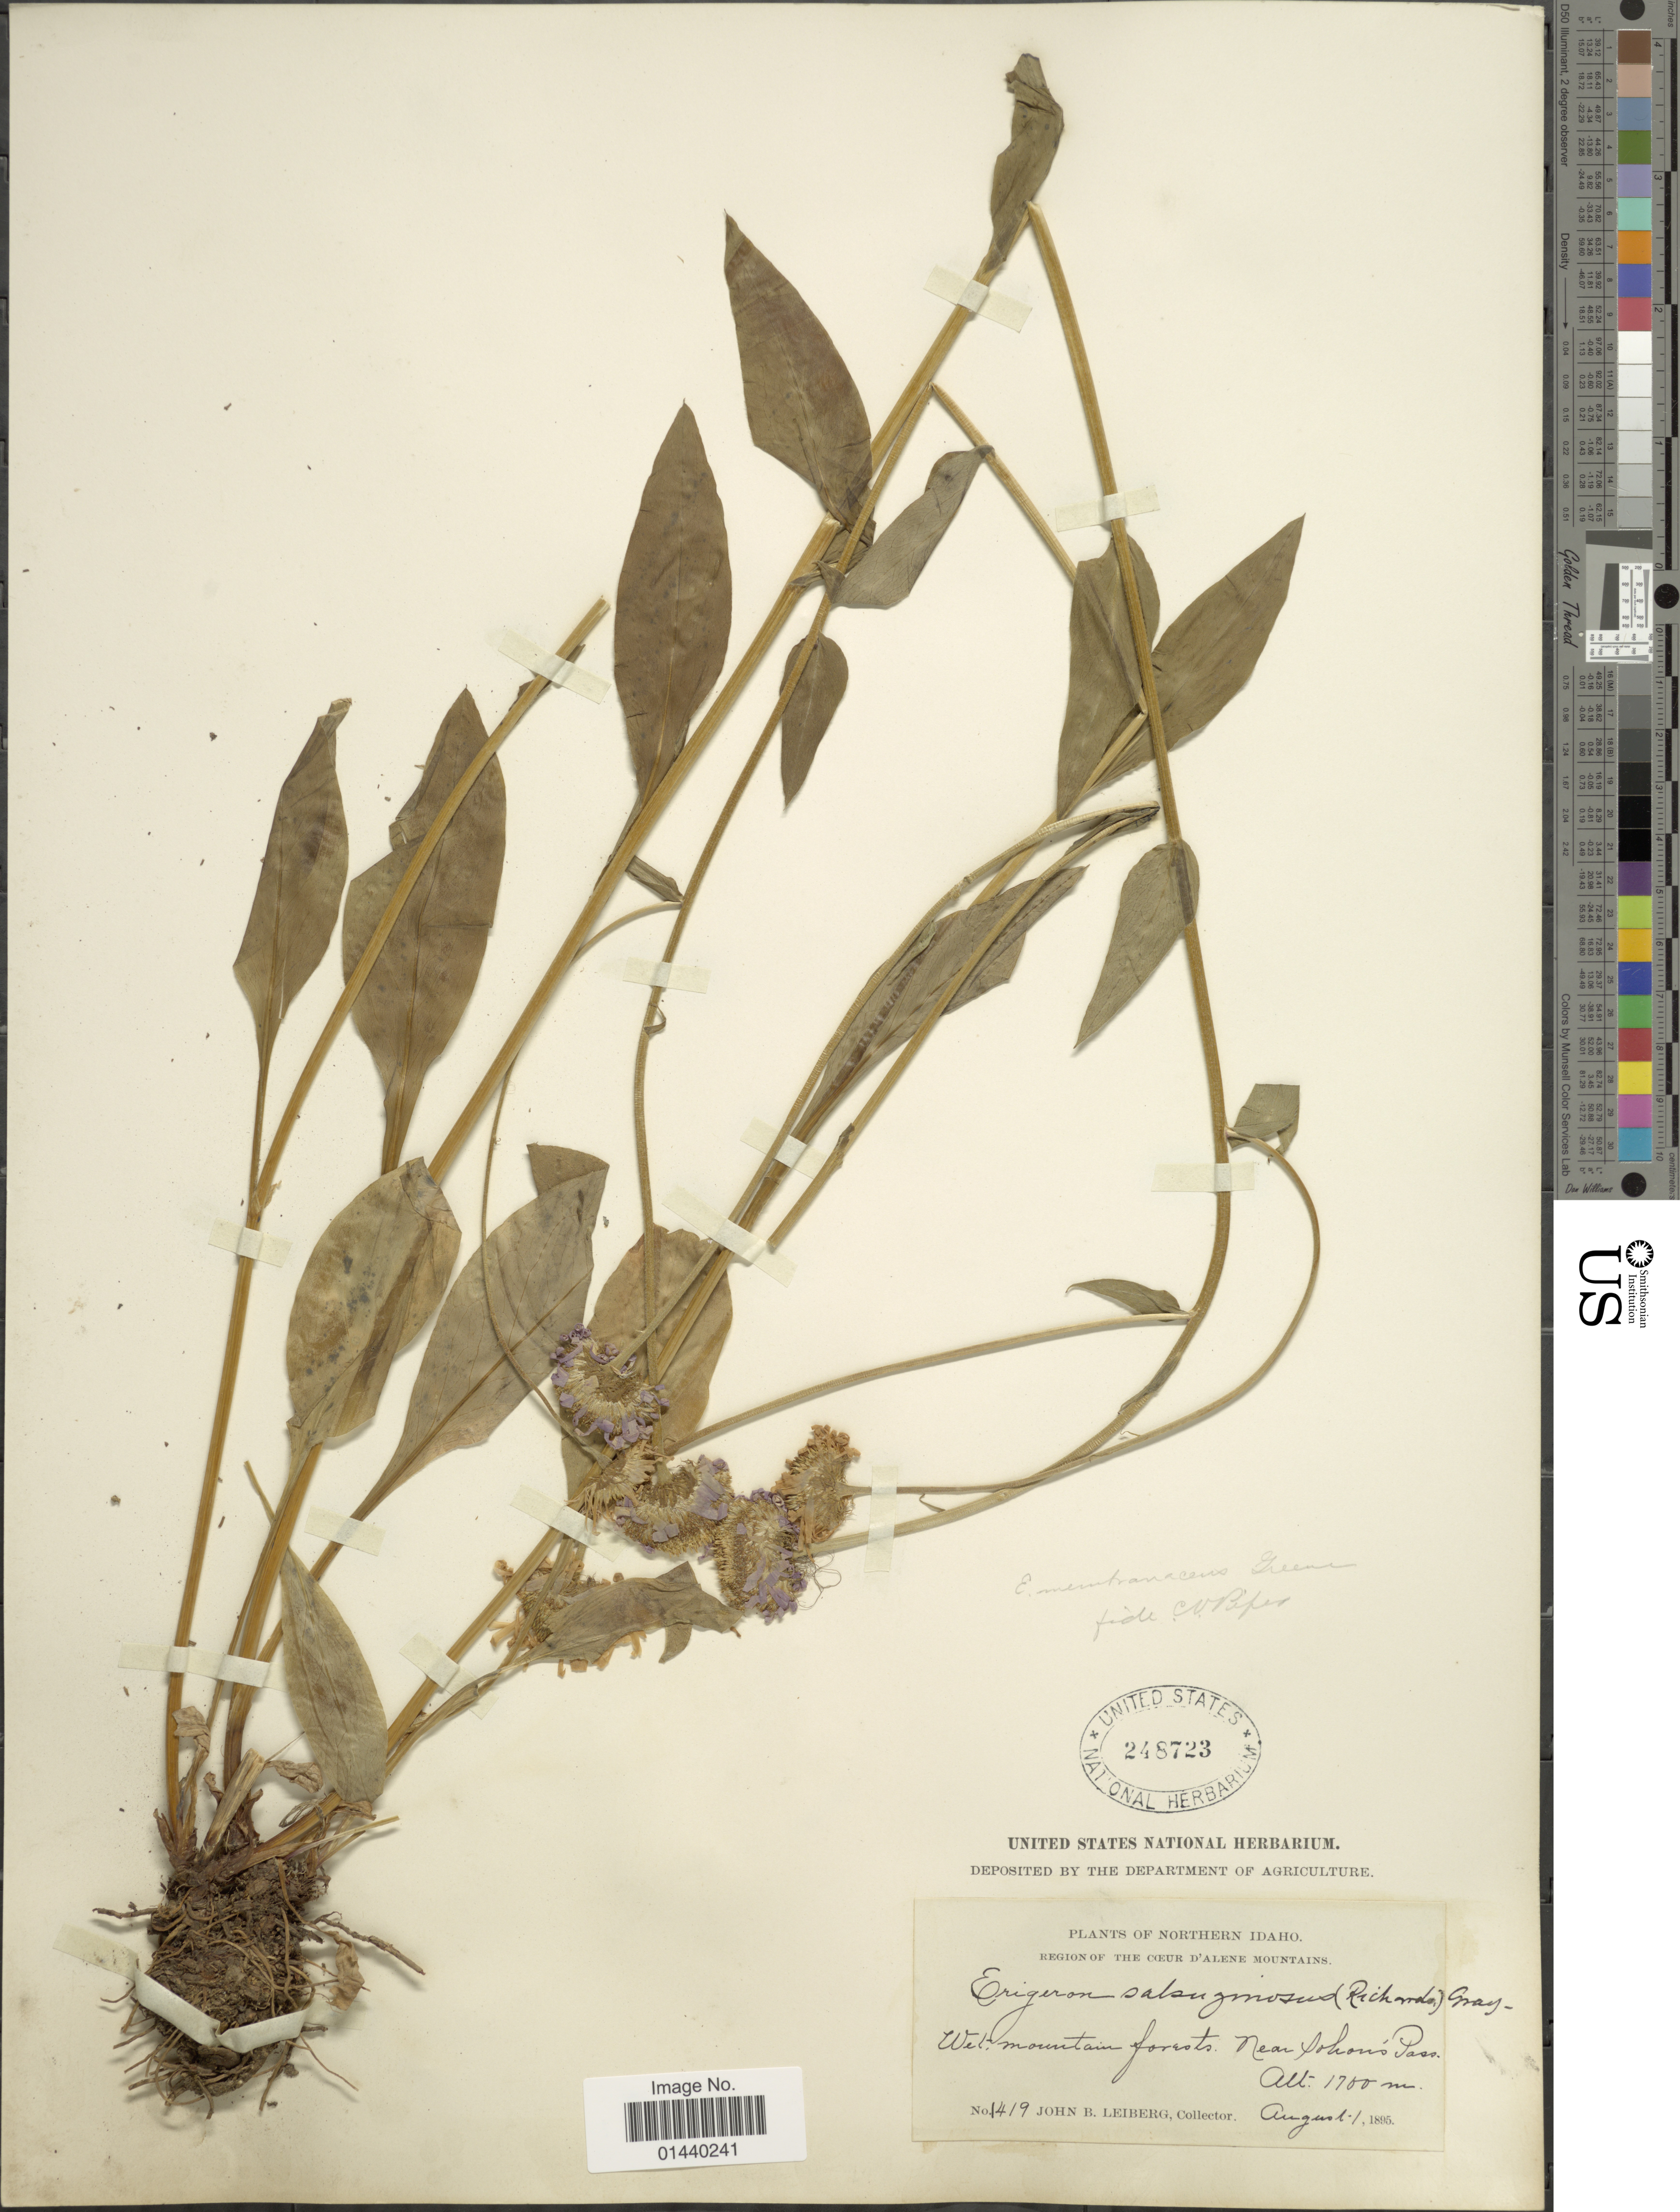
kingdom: Plantae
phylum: Tracheophyta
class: Magnoliopsida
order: Asterales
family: Asteraceae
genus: Erigeron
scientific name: Erigeron salsuginosus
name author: (Richardson ex R. Br.) A. Gray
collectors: J. B. Leiberg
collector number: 1419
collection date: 1895-08-01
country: United States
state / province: Idaho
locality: Northern Idaho. Region of the Couer D'Alene Mountains. Near St Louis Pass.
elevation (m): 1700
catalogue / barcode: US 248723